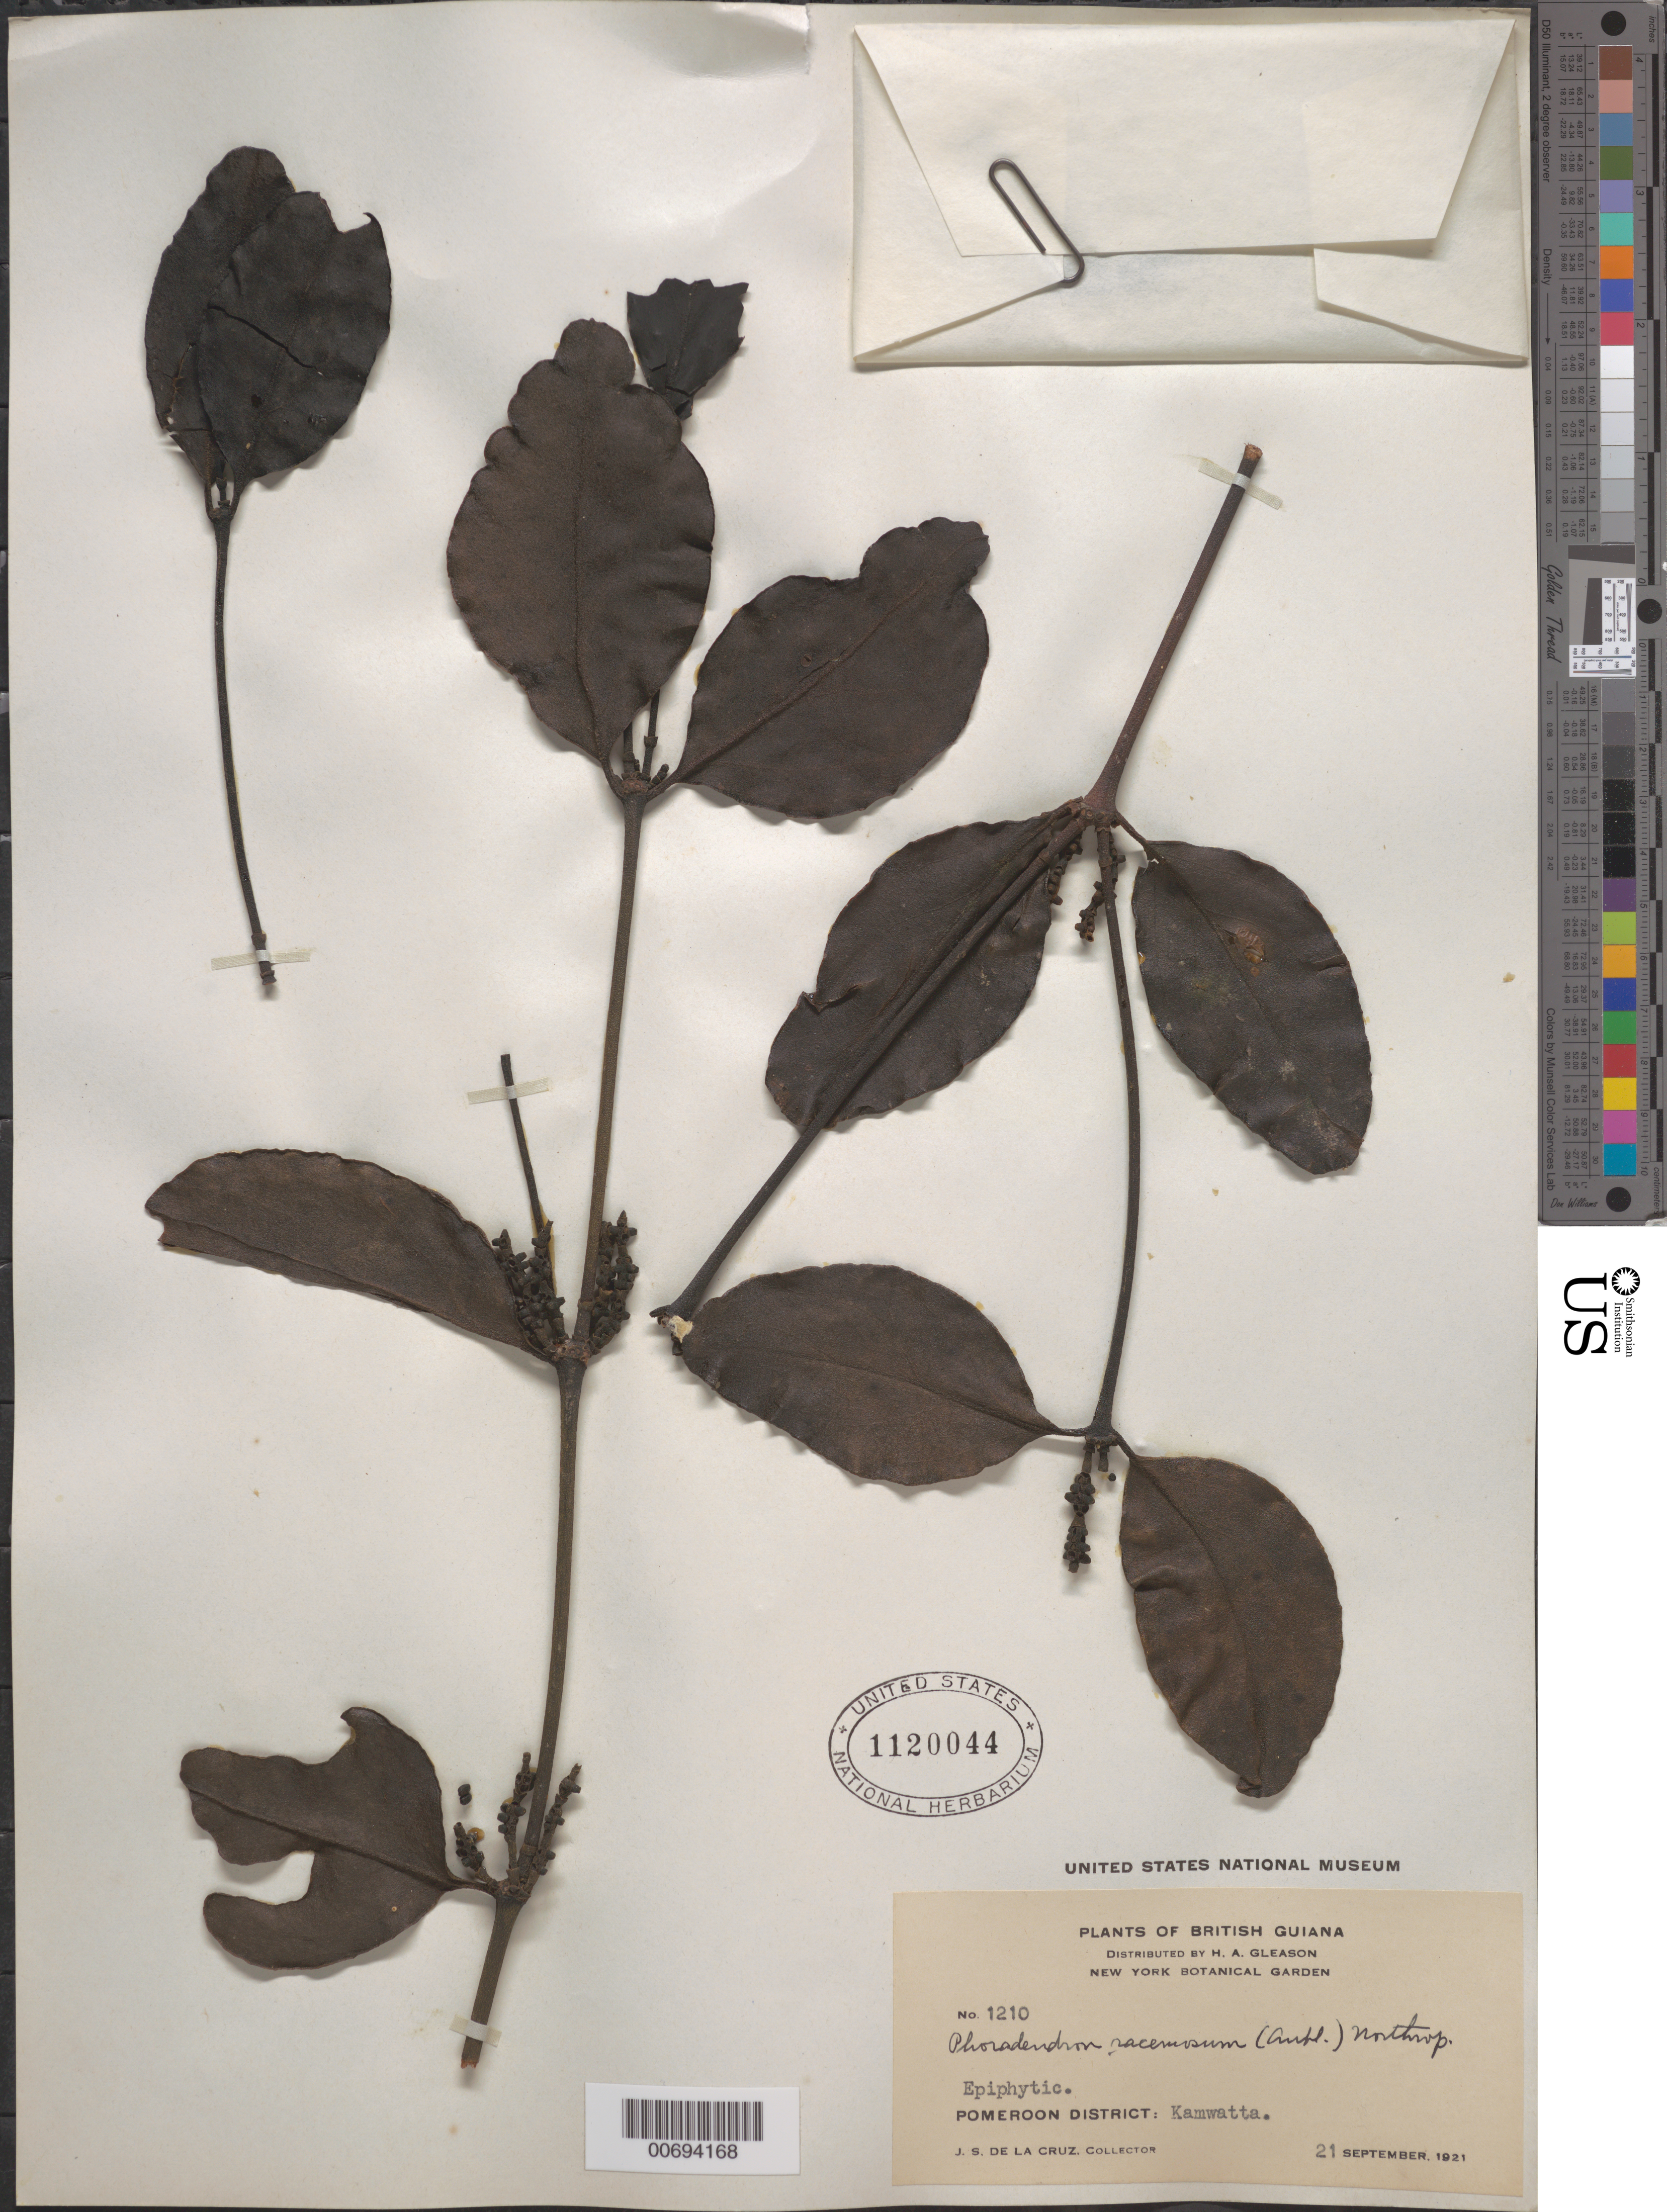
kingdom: Plantae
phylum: Tracheophyta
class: Magnoliopsida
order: Santalales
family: Viscaceae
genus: Phoradendron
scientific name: Phoradendron racemosum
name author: (Aubl.) Krug & Urb.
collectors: J. S. de la Cruz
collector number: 1210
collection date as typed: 21-Sep-21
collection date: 1921-09-21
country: Guyana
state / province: Barima-Waini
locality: Kamwatta, Pomeroon Dist.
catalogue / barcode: US 1120044